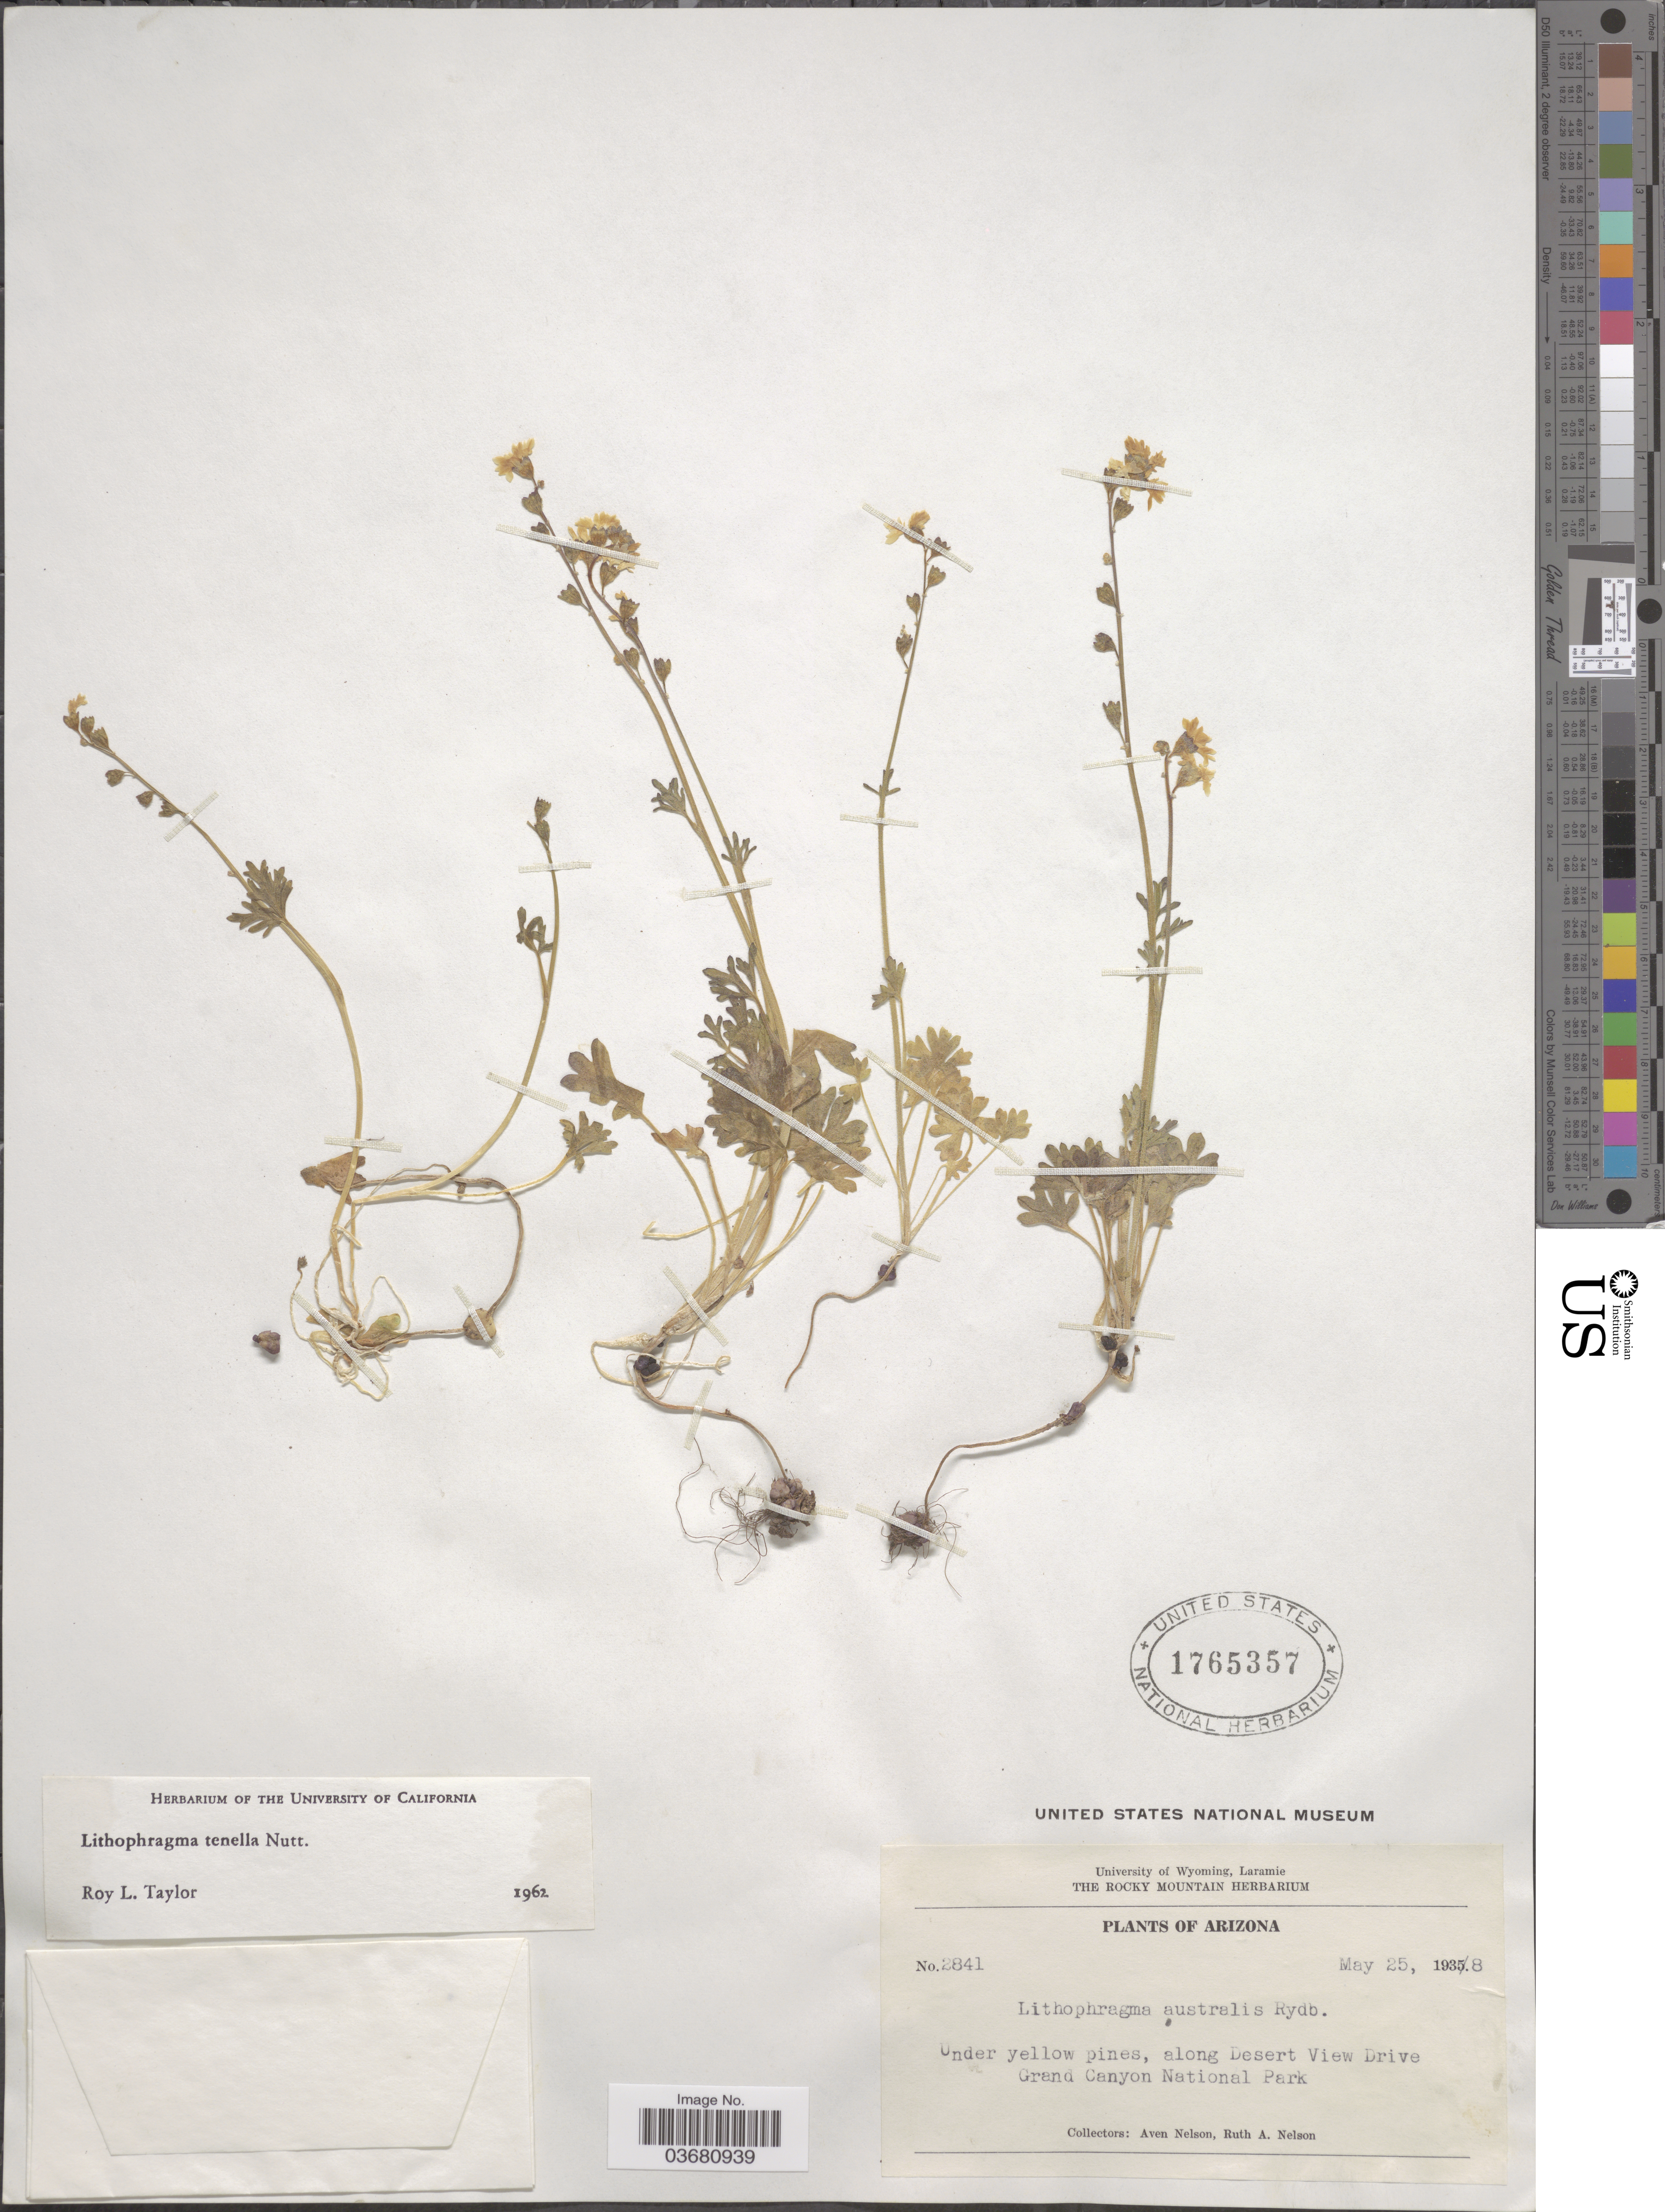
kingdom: Plantae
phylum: Tracheophyta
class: Magnoliopsida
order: Saxifragales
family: Saxifragaceae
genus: Lithophragma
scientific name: Lithophragma tenellum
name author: Nutt.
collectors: A. Nelson & R. A. Nelson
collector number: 2841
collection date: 1938-05-25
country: United States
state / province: Arizona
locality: Under yellow pines, along Desert View Drive. Grand Canyon National Park.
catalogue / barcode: US 1765357